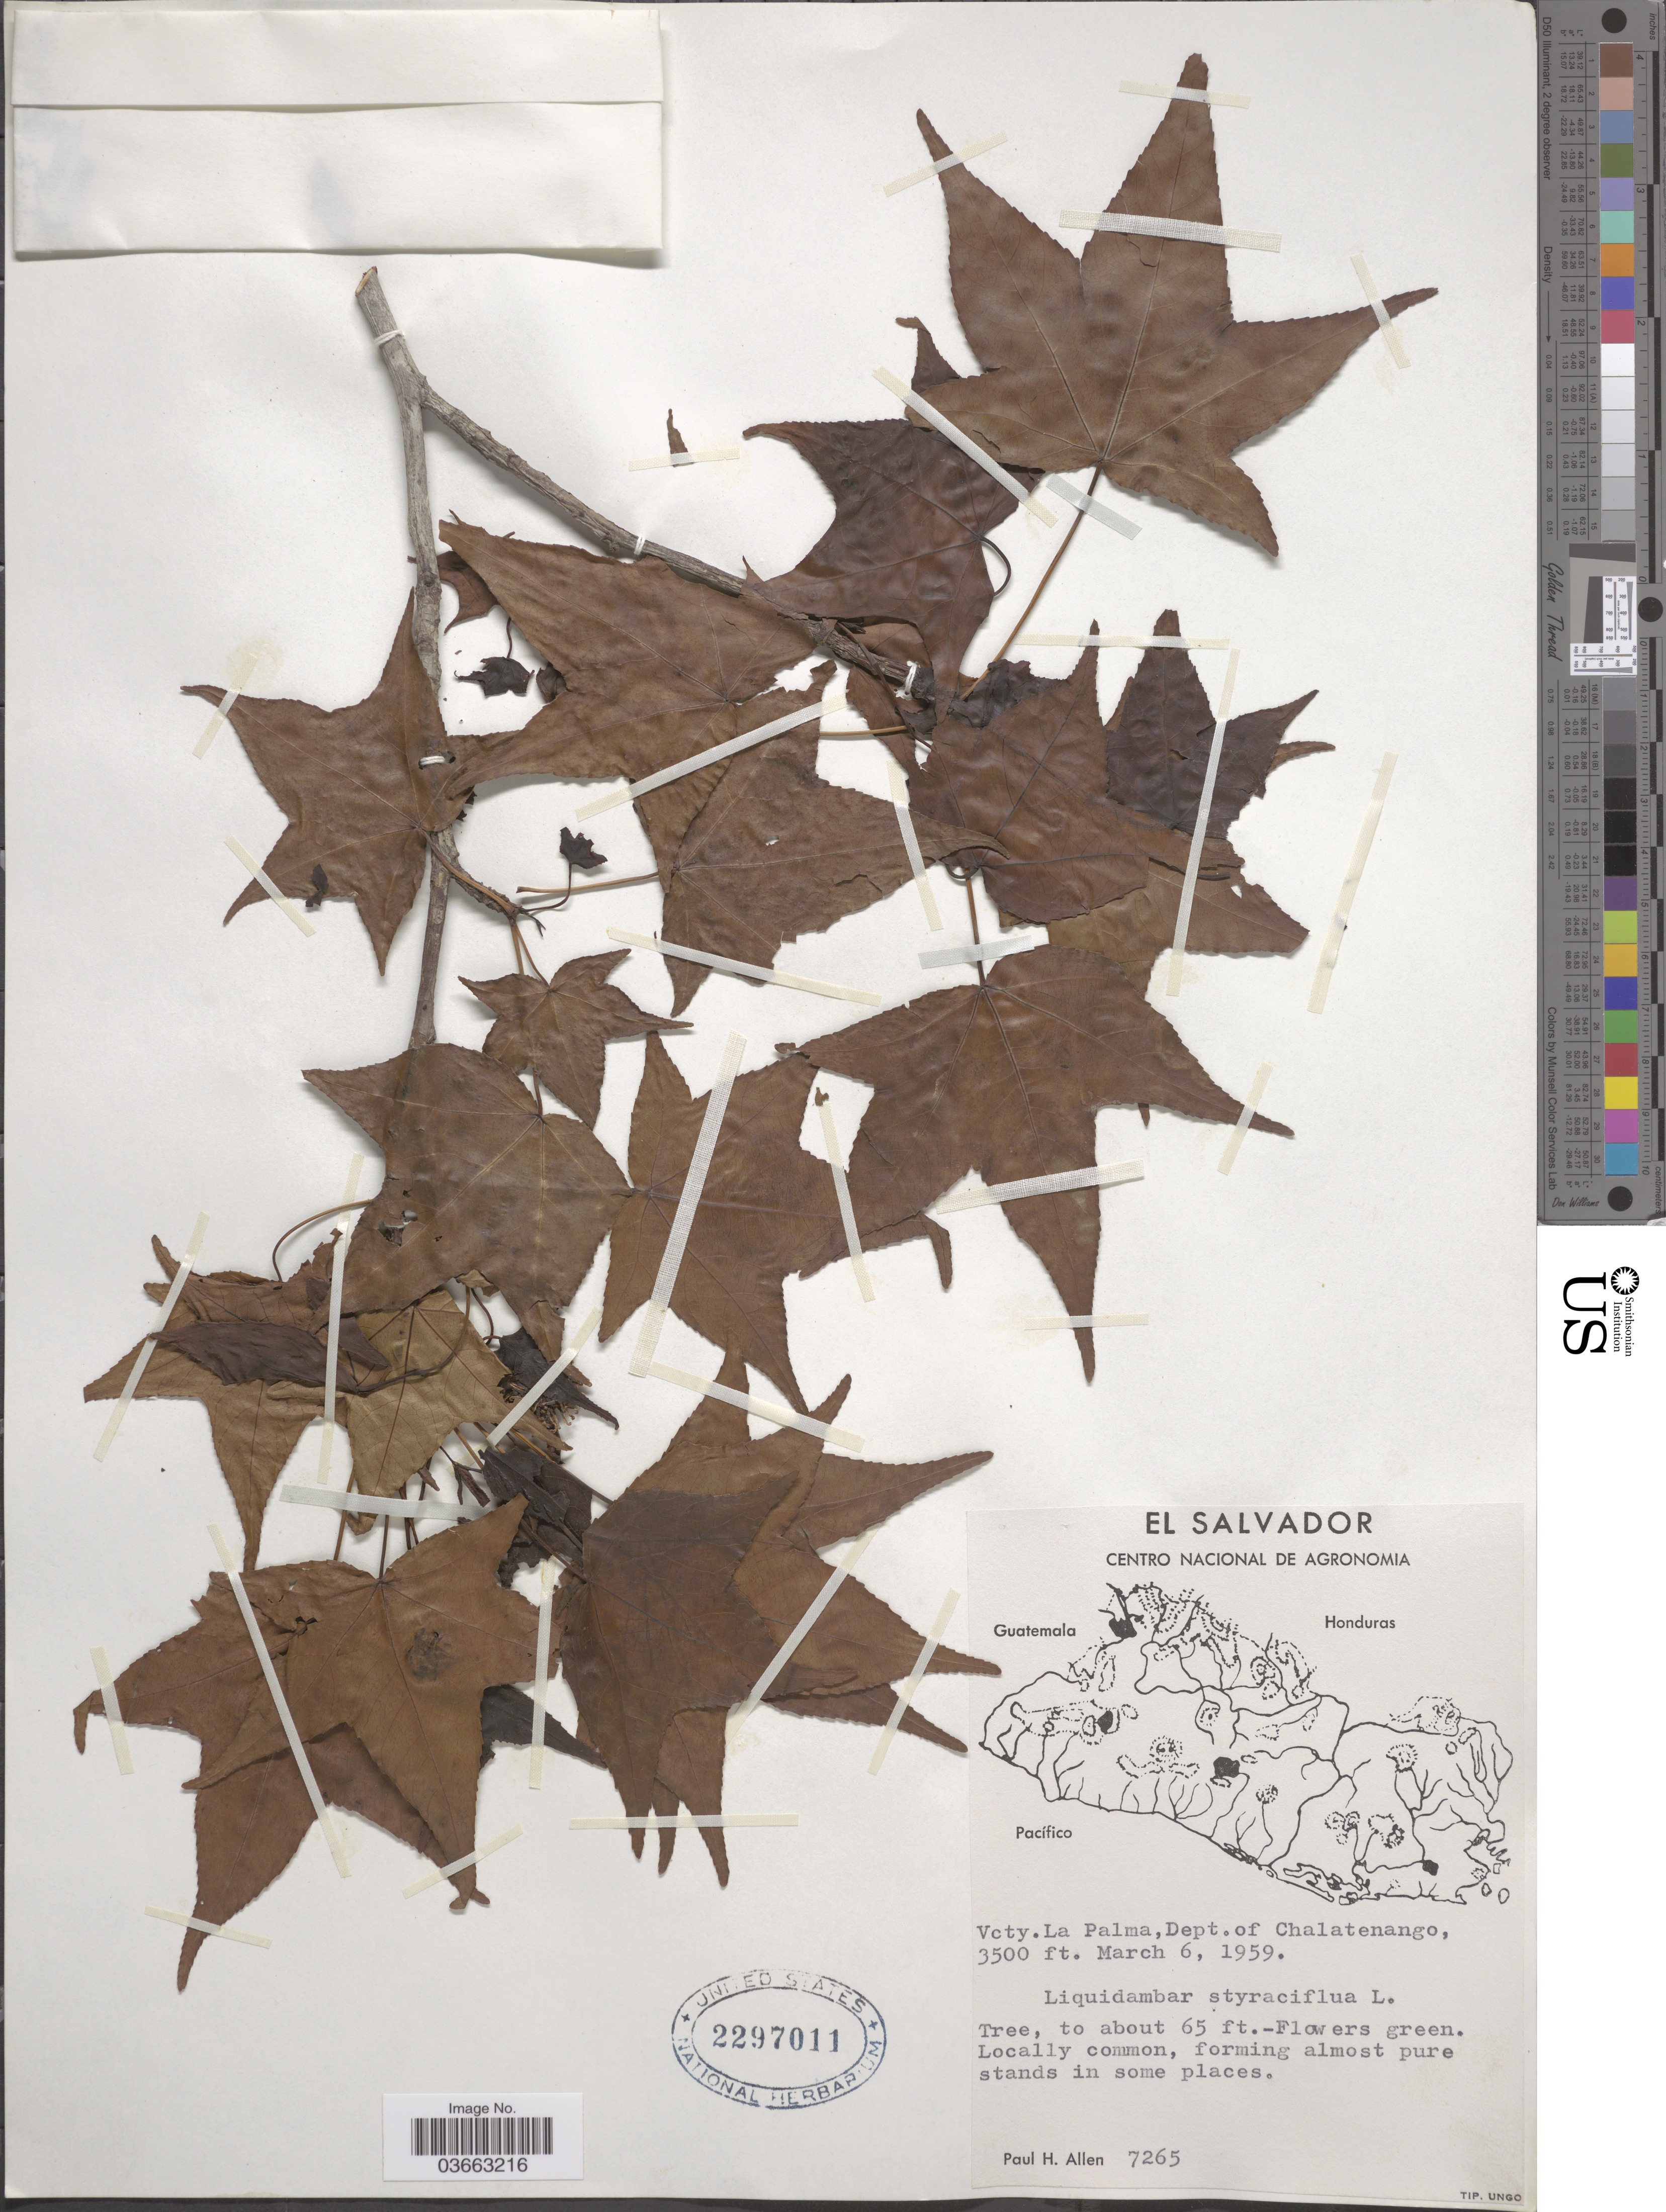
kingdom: Plantae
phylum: Tracheophyta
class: Magnoliopsida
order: Saxifragales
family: Altingiaceae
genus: Liquidambar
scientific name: Liquidambar styraciflua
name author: L.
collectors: P. H. Allen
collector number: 7265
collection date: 1959-03-06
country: El Salvador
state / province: Chalatenango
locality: Vcty. La Palma, Dept. of Chalatenango.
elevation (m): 1067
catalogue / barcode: US 2297011